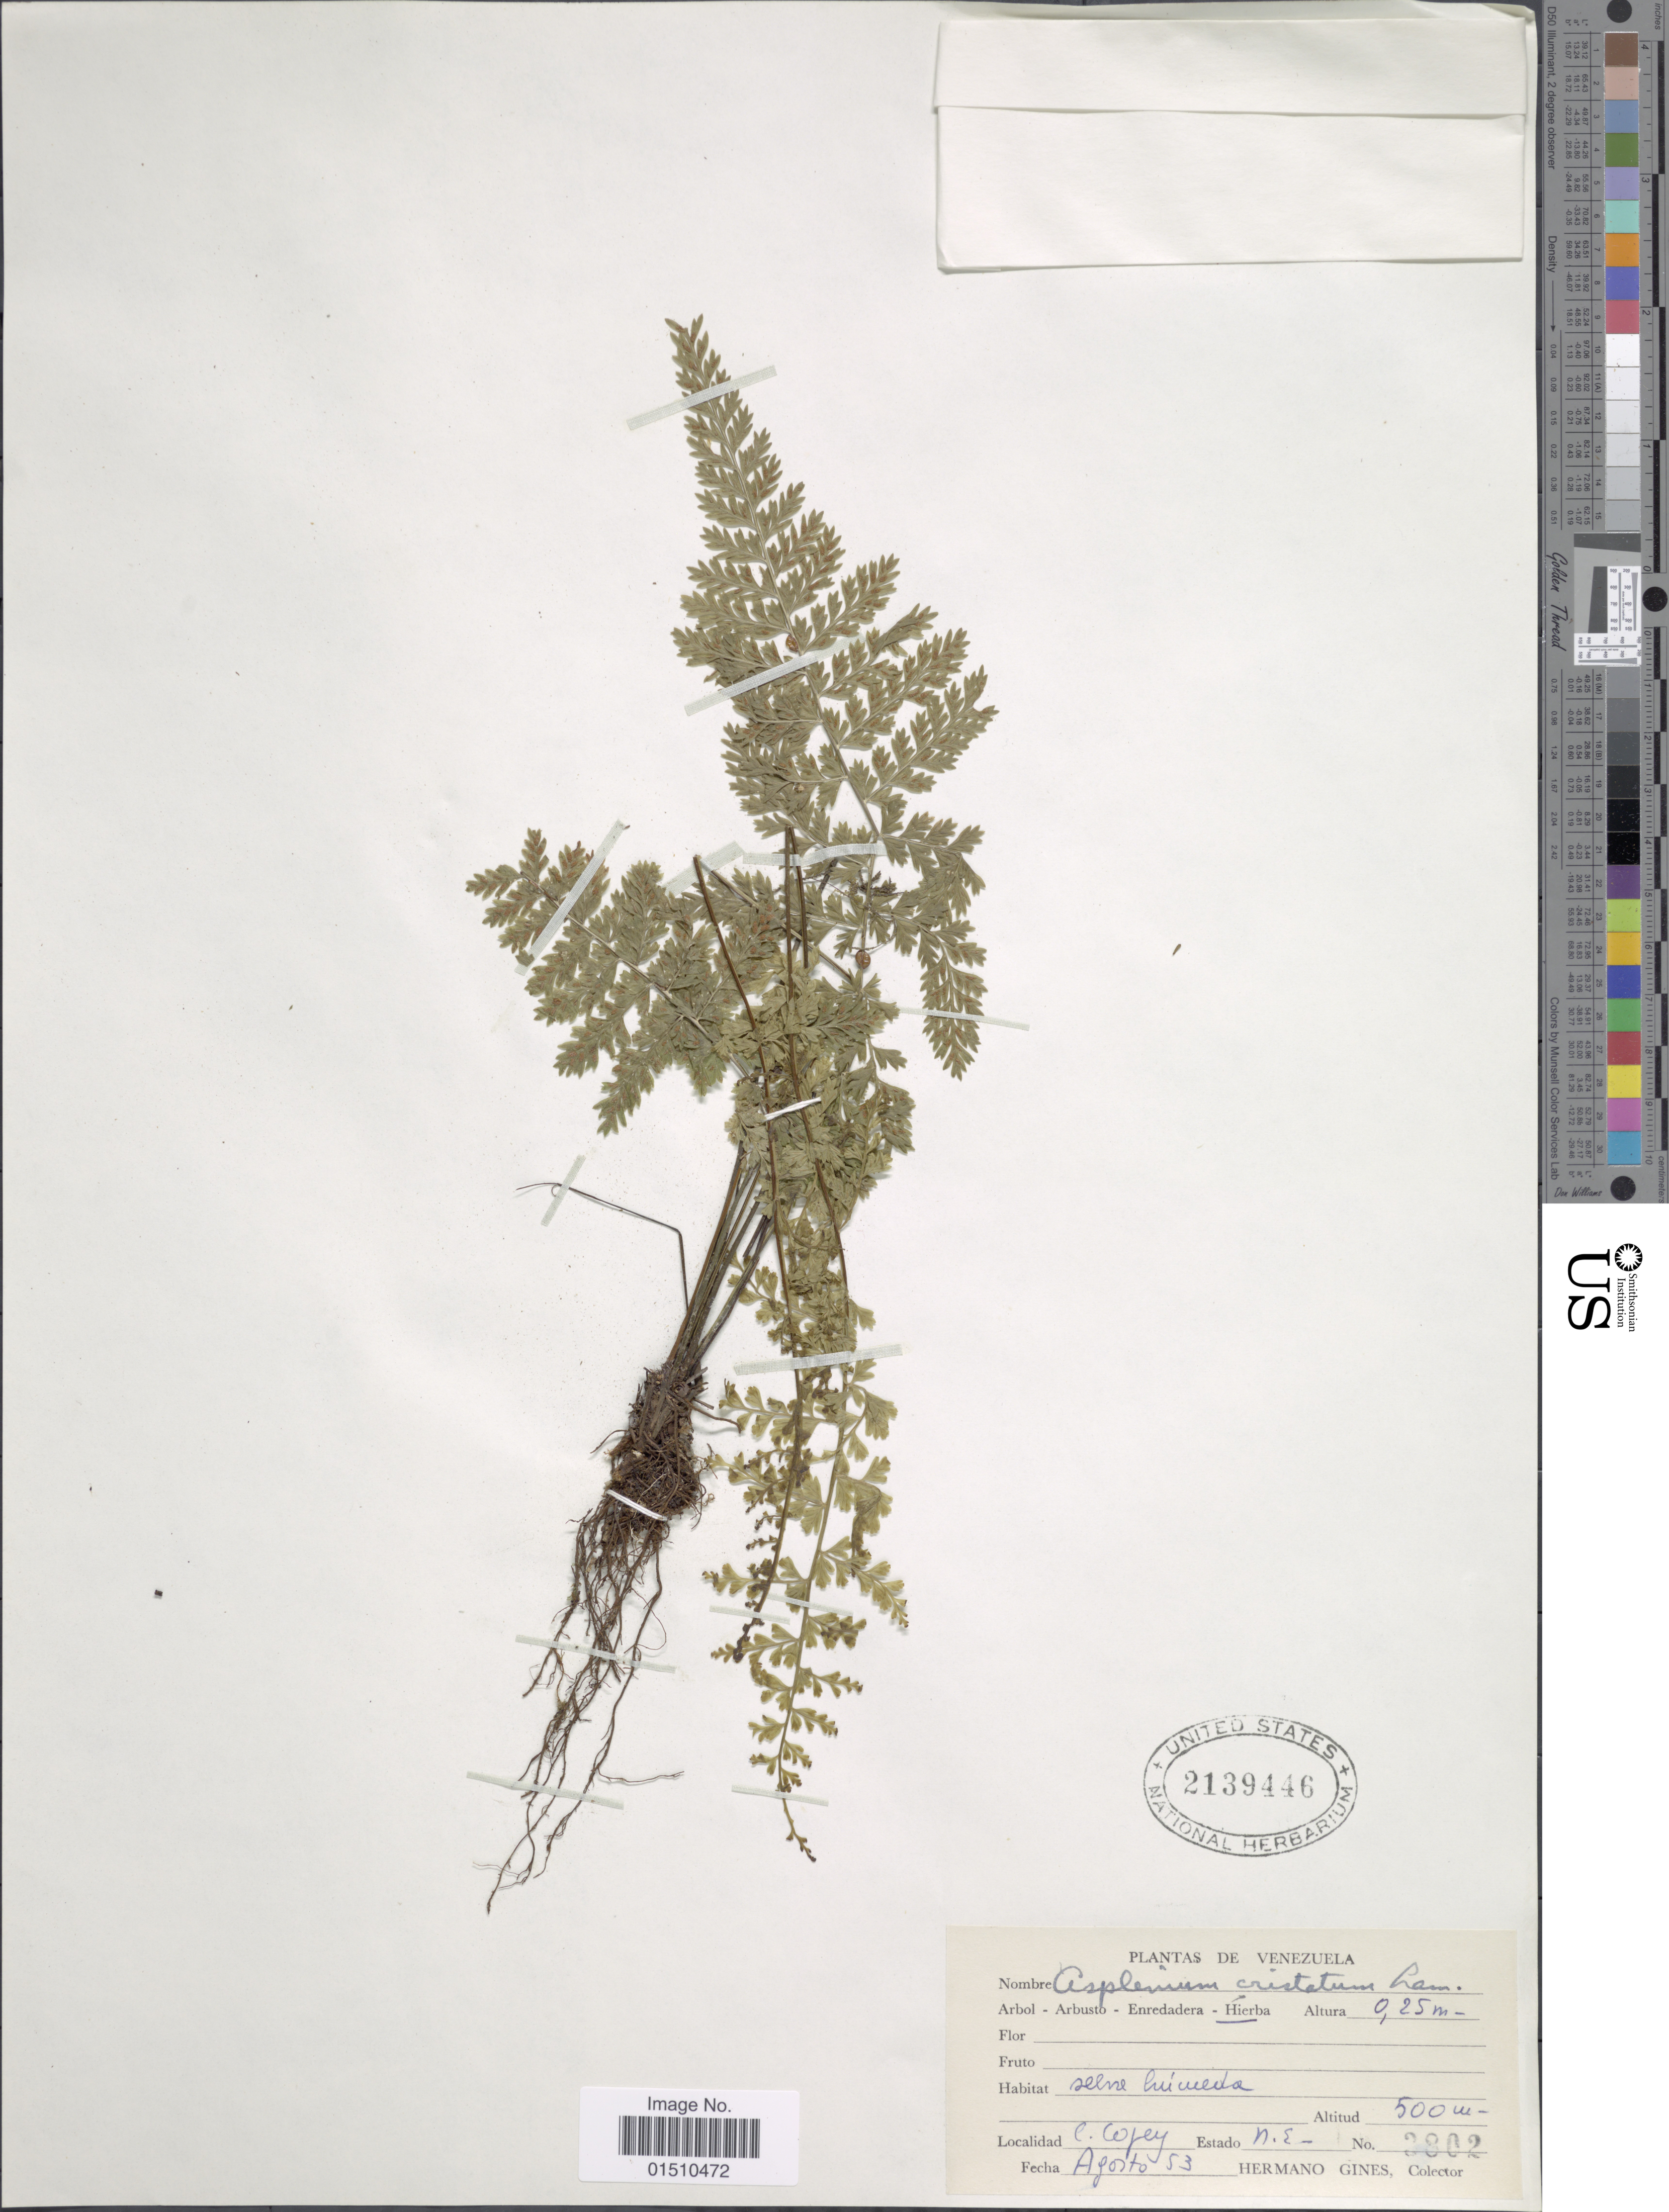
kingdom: Plantae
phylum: Tracheophyta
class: Polypodiopsida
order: Polypodiales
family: Aspleniaceae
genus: Asplenium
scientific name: Asplenium cristatum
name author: Lam.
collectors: Bro. Gines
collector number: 3802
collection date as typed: Transcribed d/m/y: /8/53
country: Venezuela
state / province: Nueva Esparta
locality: Venezuela, C. Copey, Estado: N. E.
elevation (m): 500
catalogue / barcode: US 2139446